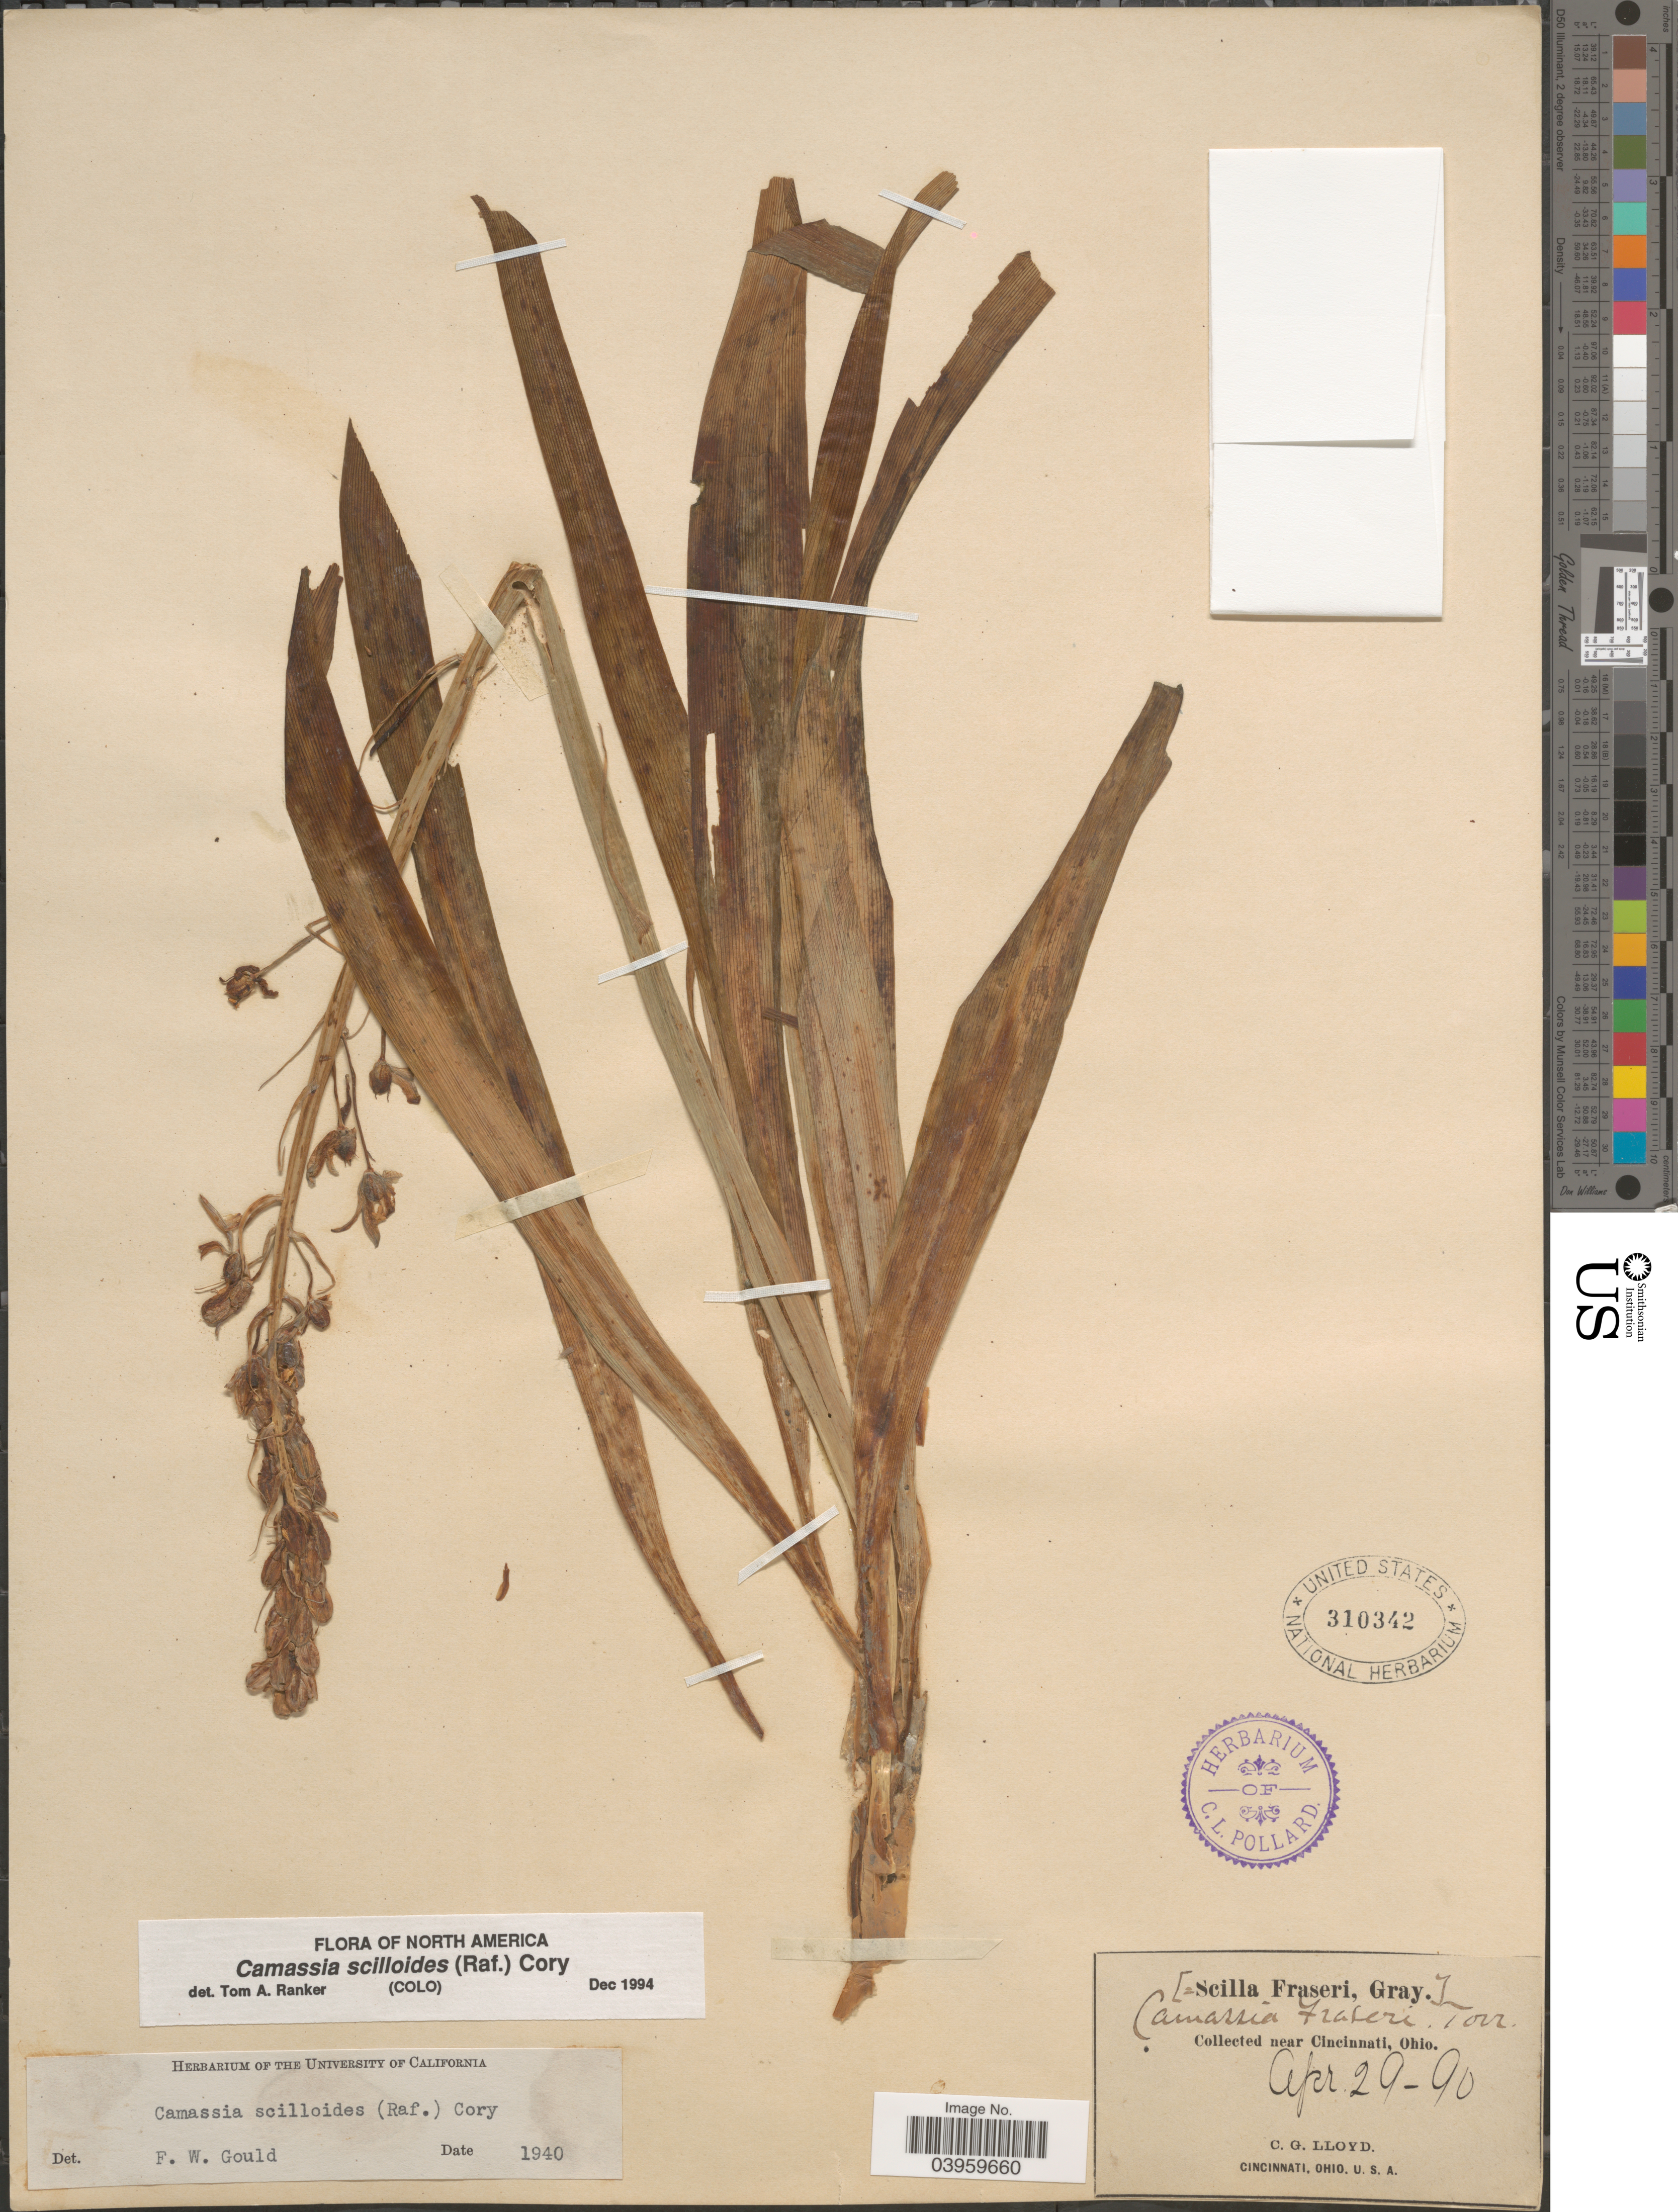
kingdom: Plantae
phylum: Tracheophyta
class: Liliopsida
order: Asparagales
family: Asparagaceae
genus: Camassia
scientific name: Camassia scilloides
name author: (Raf.) Cory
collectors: C. G. Lloyd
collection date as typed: Transcribed d/m/y: 29/4/90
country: United States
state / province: Ohio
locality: Near Cincinnati.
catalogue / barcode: US 310342